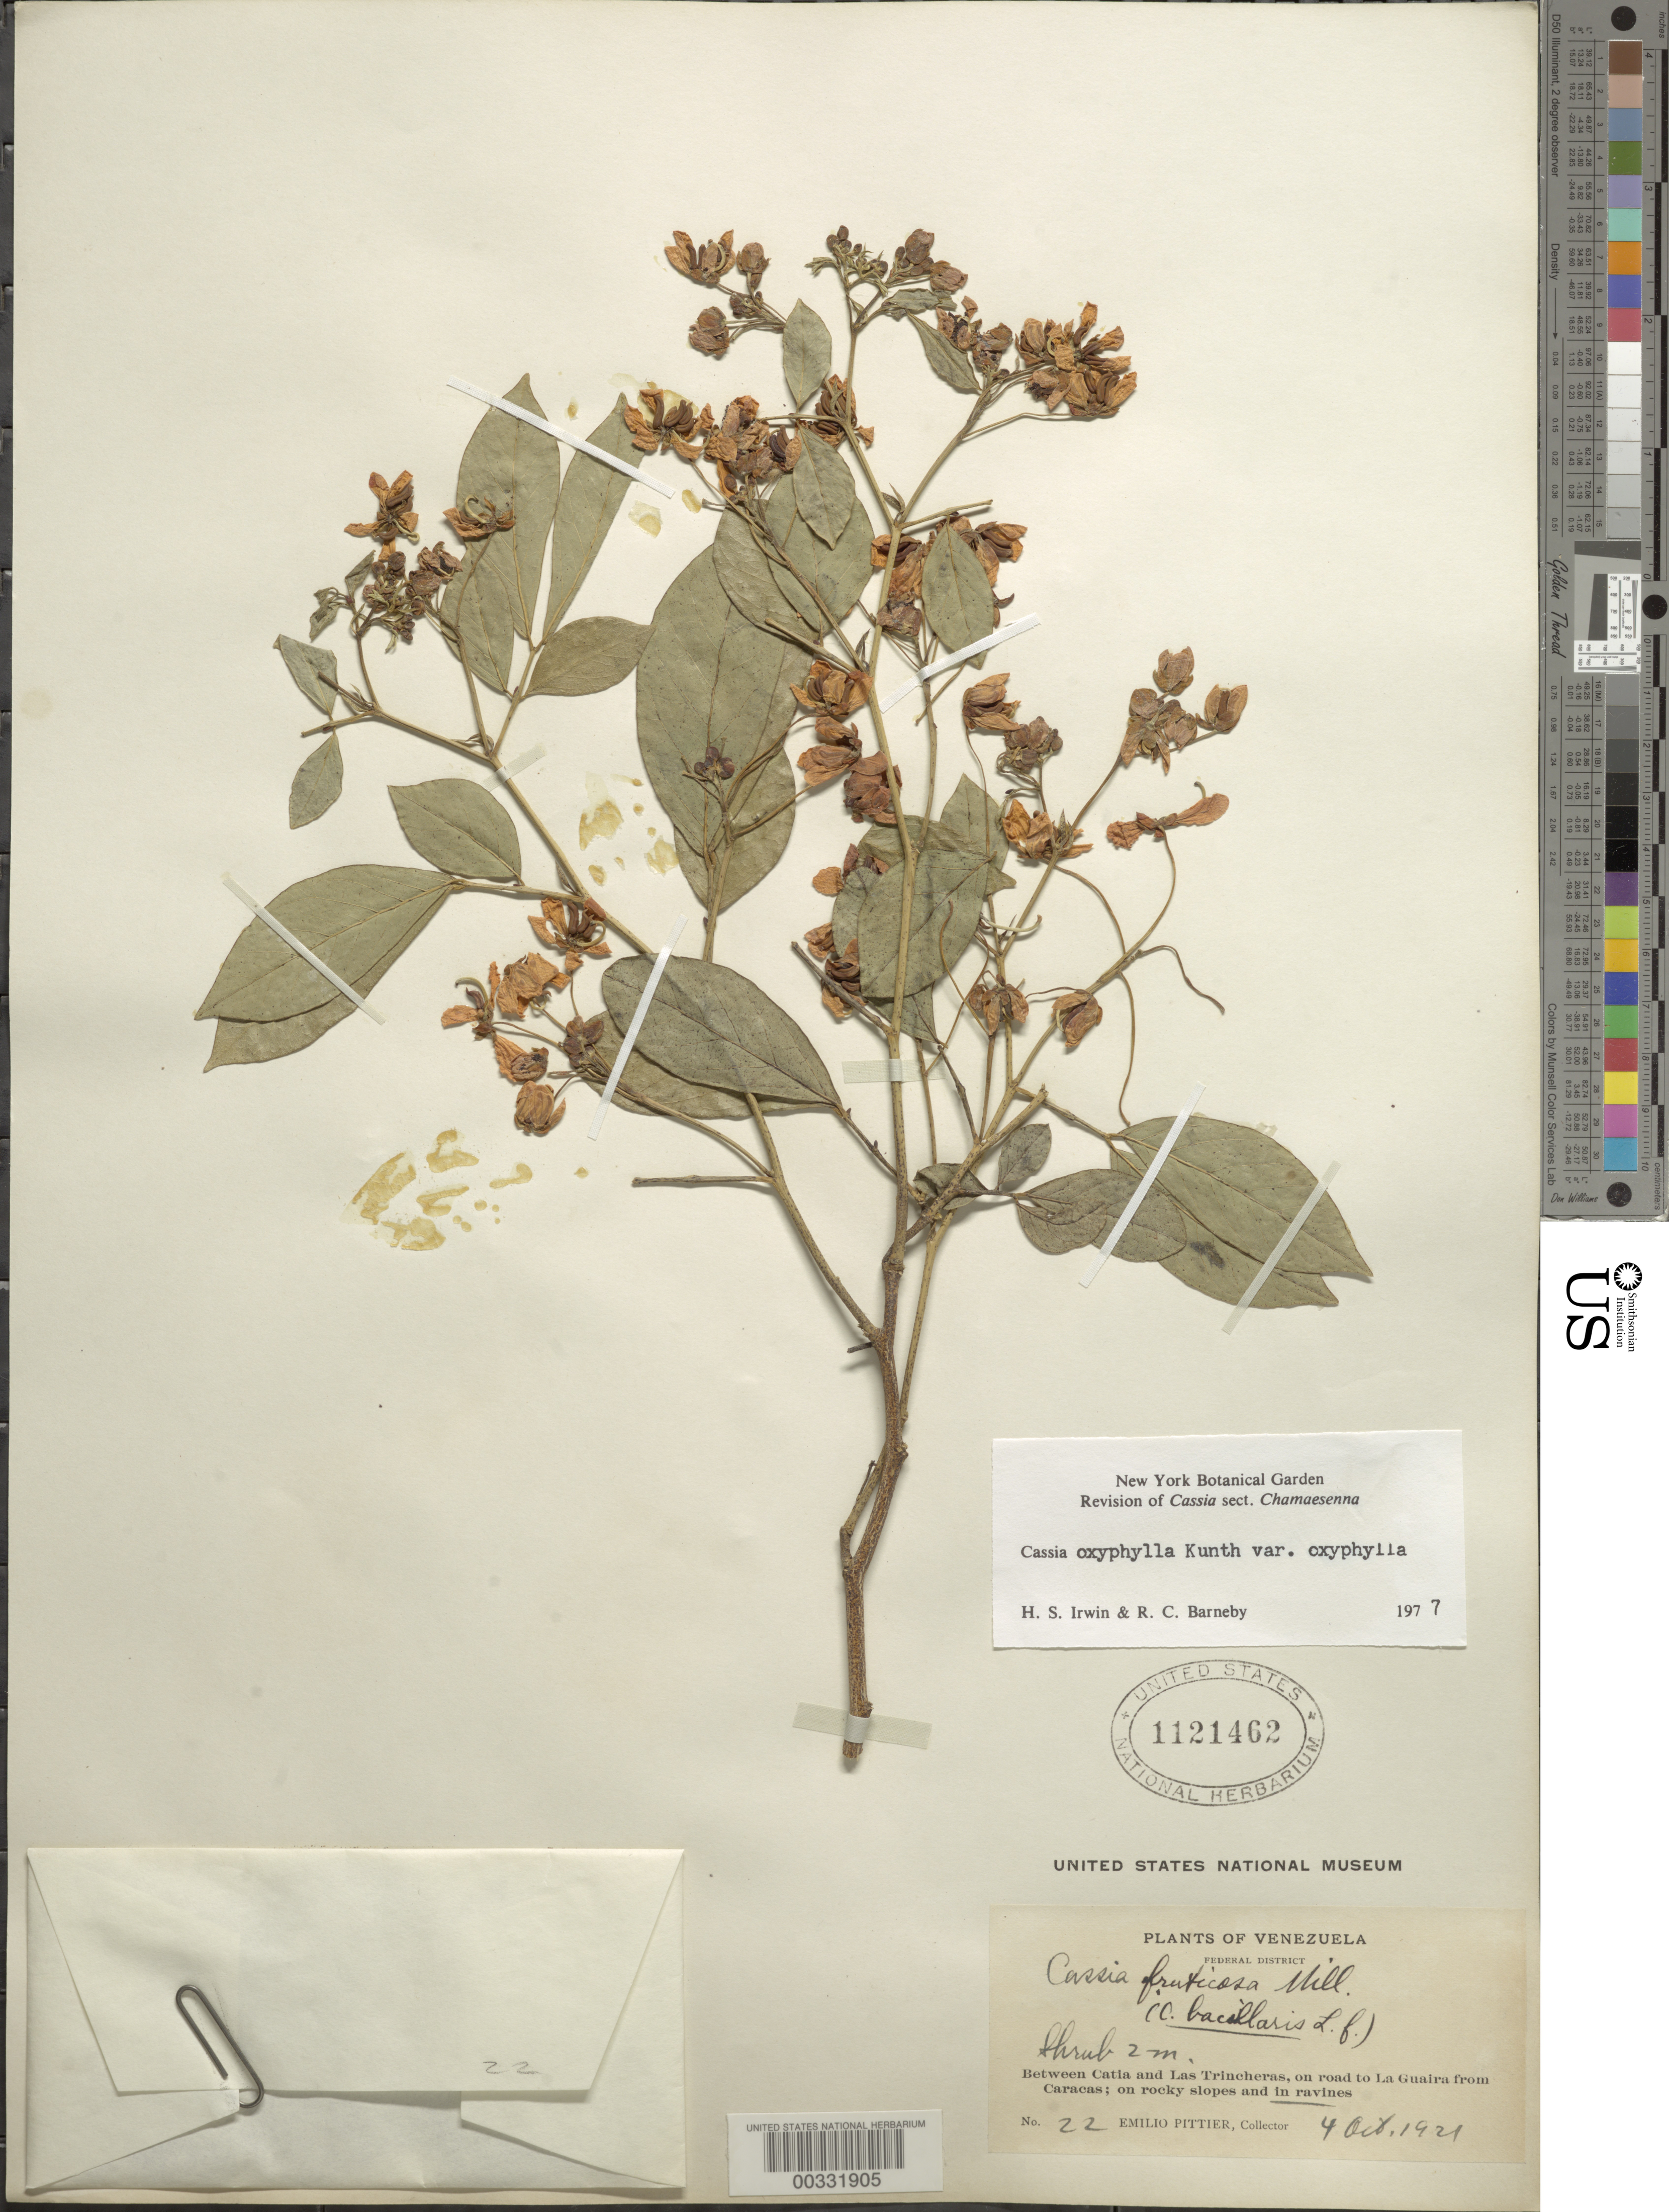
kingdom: Plantae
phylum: Tracheophyta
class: Magnoliopsida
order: Fabales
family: Fabaceae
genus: Senna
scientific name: Senna oxyphylla var. oxyphylla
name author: (Kunth) H.S. Irwin & Barneby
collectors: E. Pittier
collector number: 22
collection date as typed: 04 Oct 1921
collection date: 1921-10-04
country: Venezuela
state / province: Distrito Federal / Vargas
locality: Between catla and las trincheras, on road to la guaira from caracas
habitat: On rocky slopes and in ravines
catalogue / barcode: US 1121462